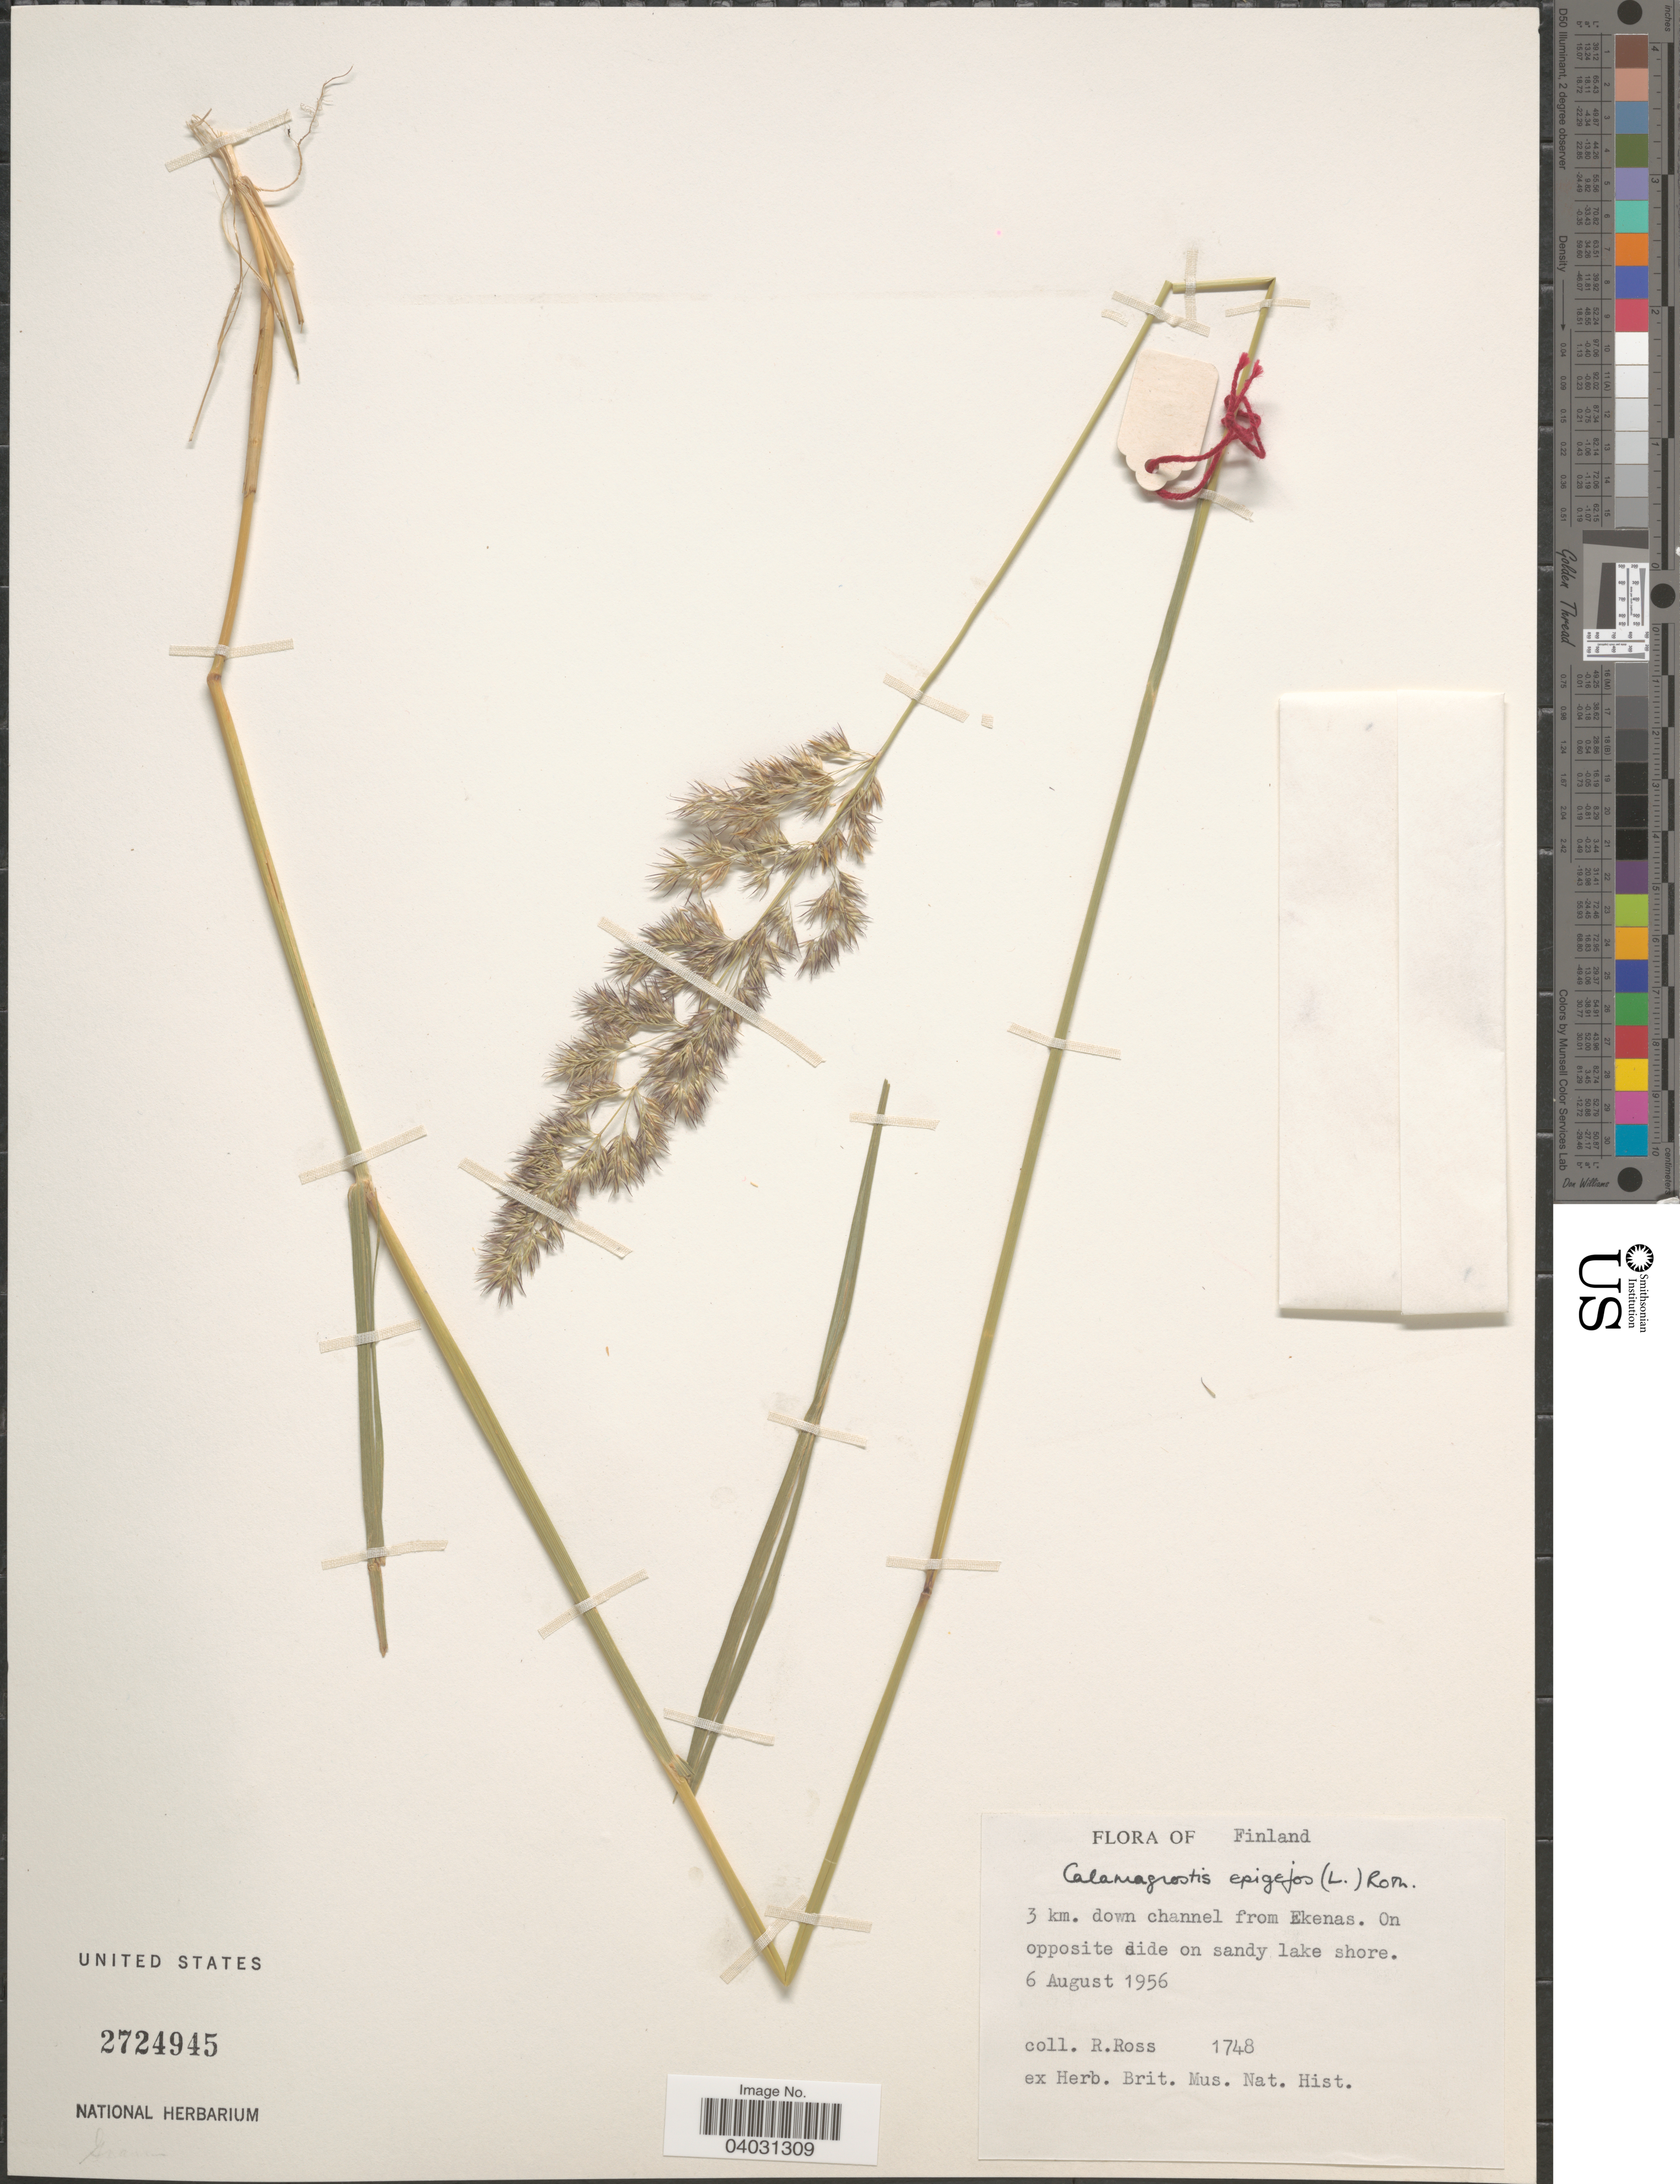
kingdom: Plantae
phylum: Tracheophyta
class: Liliopsida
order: Poales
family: Poaceae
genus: Calamagrostis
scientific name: Calamagrostis epigeios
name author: (L.) Roth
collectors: R. Ross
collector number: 1748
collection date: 1956-08-06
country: Finland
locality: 3 km. down channel from Ekenas. On opposite side on sandy lake shore.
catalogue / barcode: US 2724945